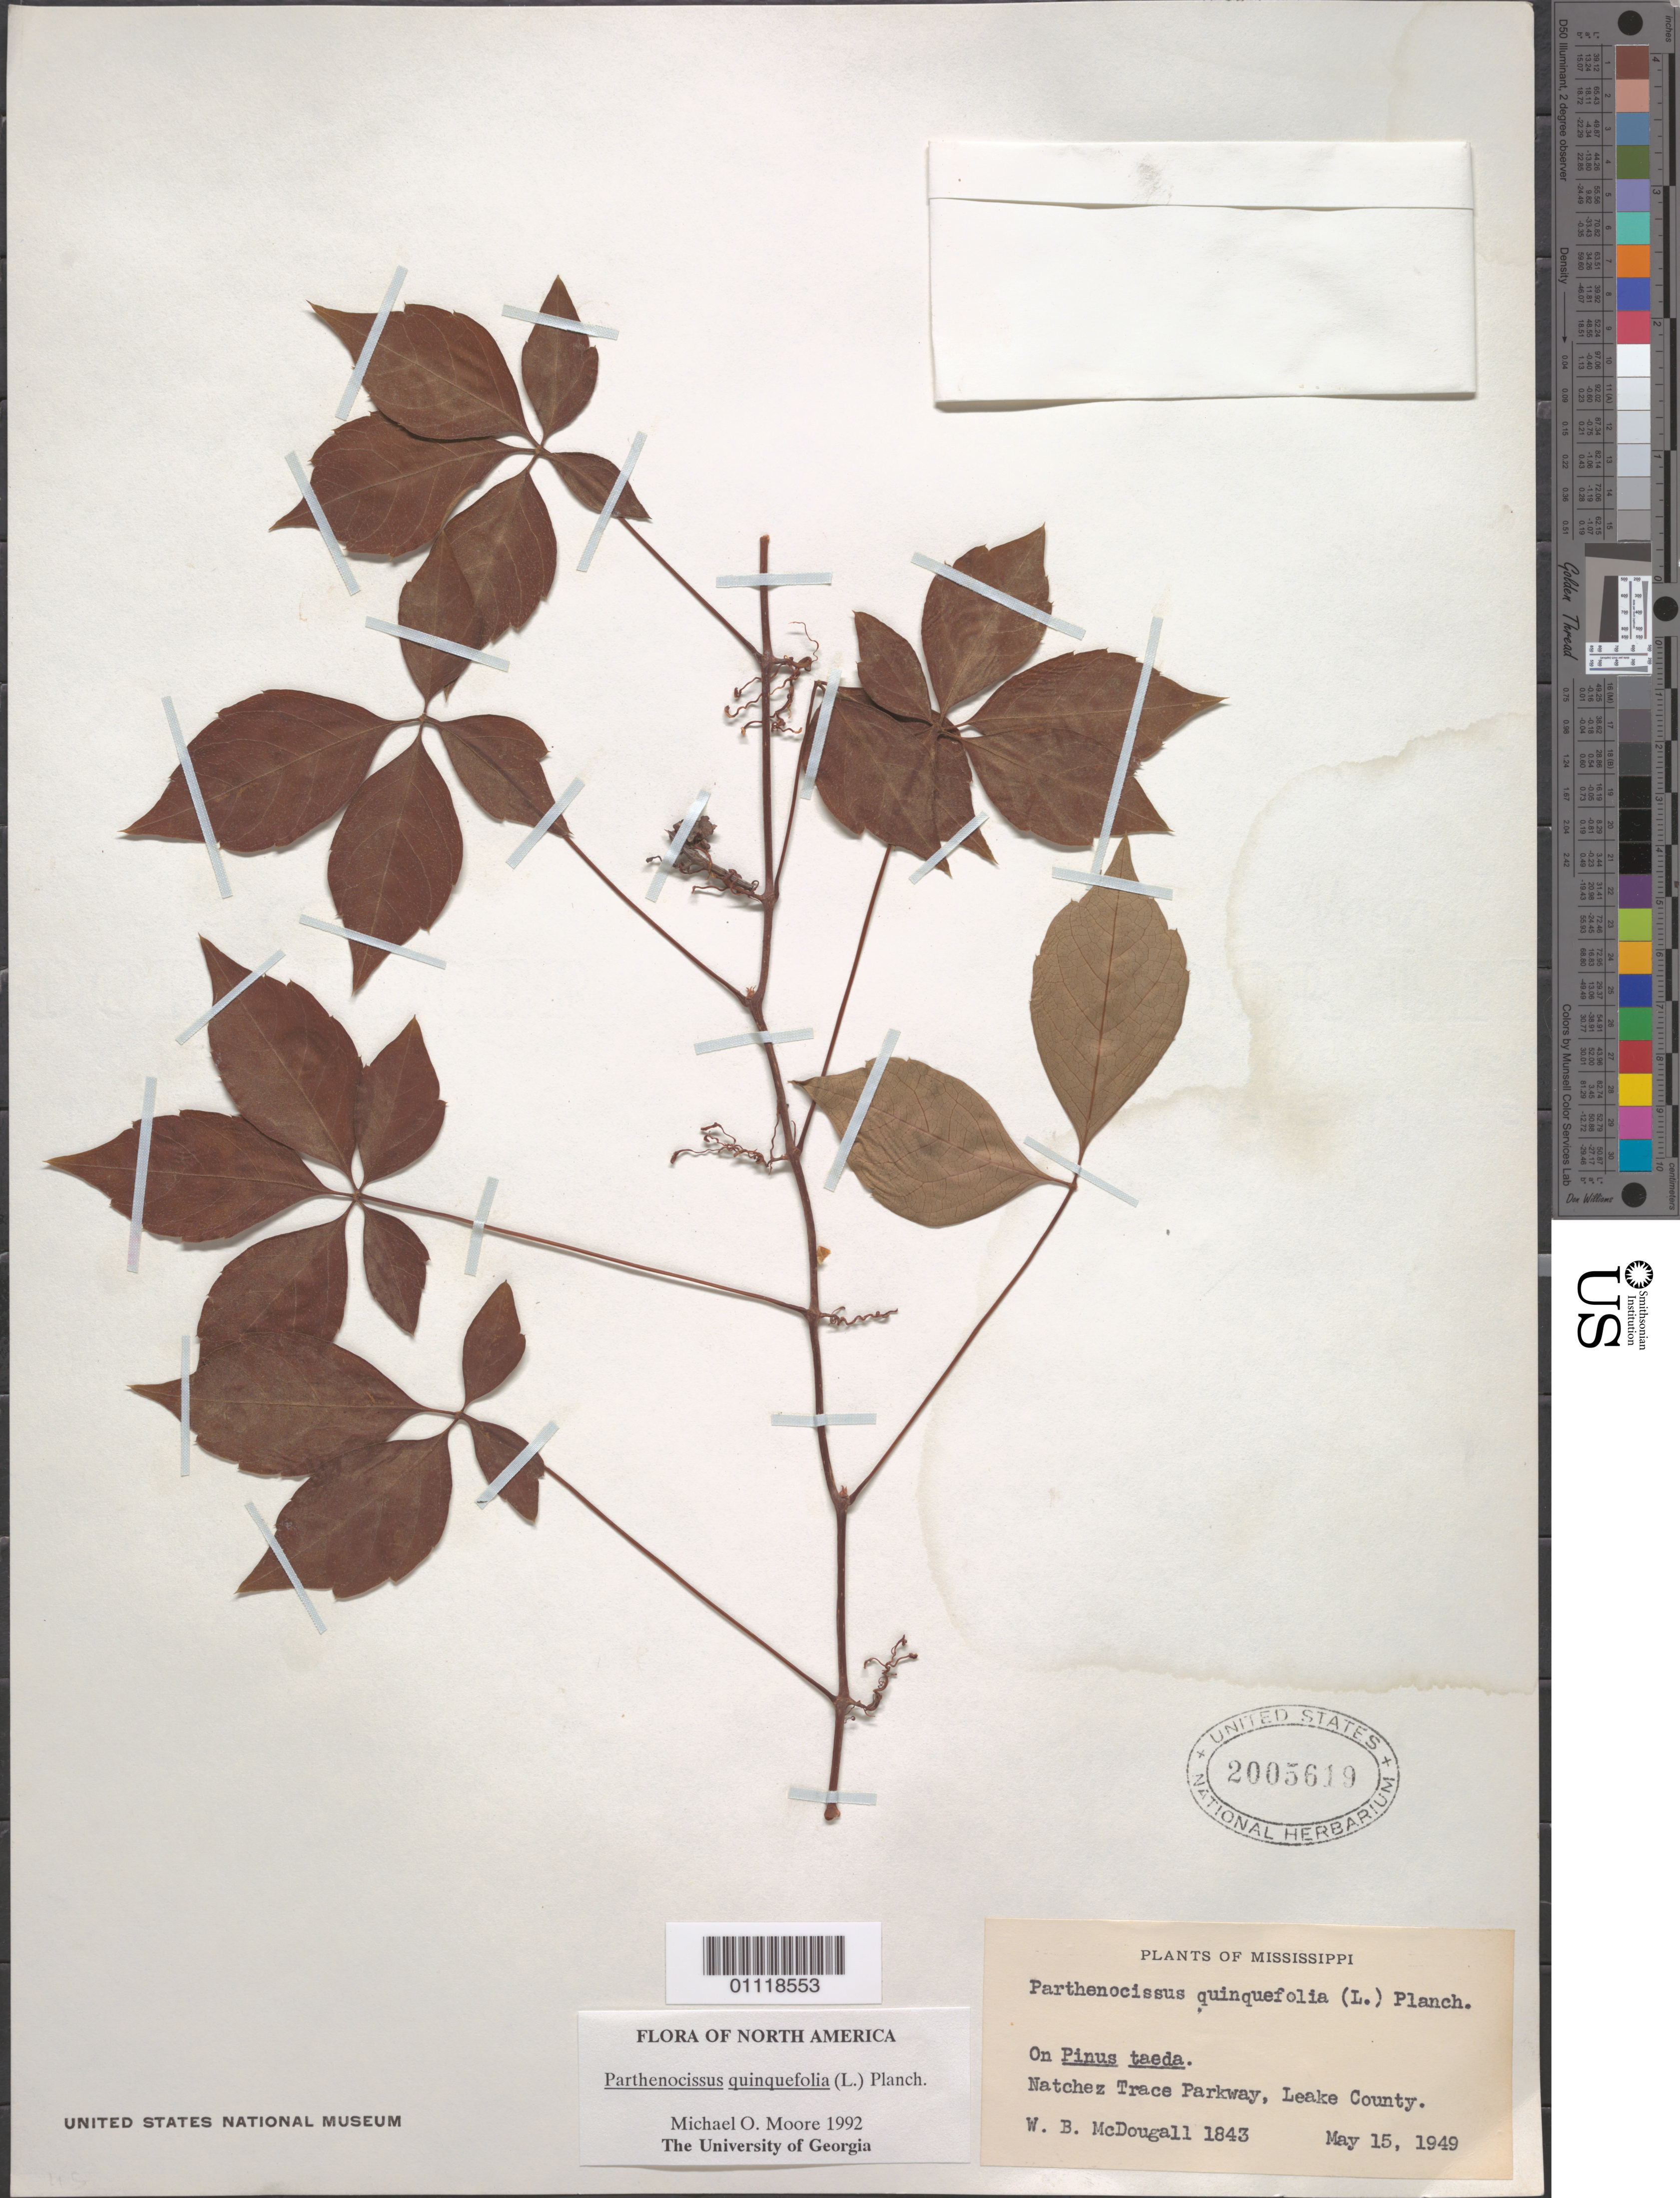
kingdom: Plantae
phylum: Tracheophyta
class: Magnoliopsida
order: Vitales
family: Vitaceae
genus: Parthenocissus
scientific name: Parthenocissus quinquefolia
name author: (L.) Planch.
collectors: W. B. McDougall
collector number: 1843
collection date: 1949-05-15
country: United States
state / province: Mississippi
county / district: Leake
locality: Natchez Trace Parkway.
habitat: On Pinus taeda.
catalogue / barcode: US 2005619